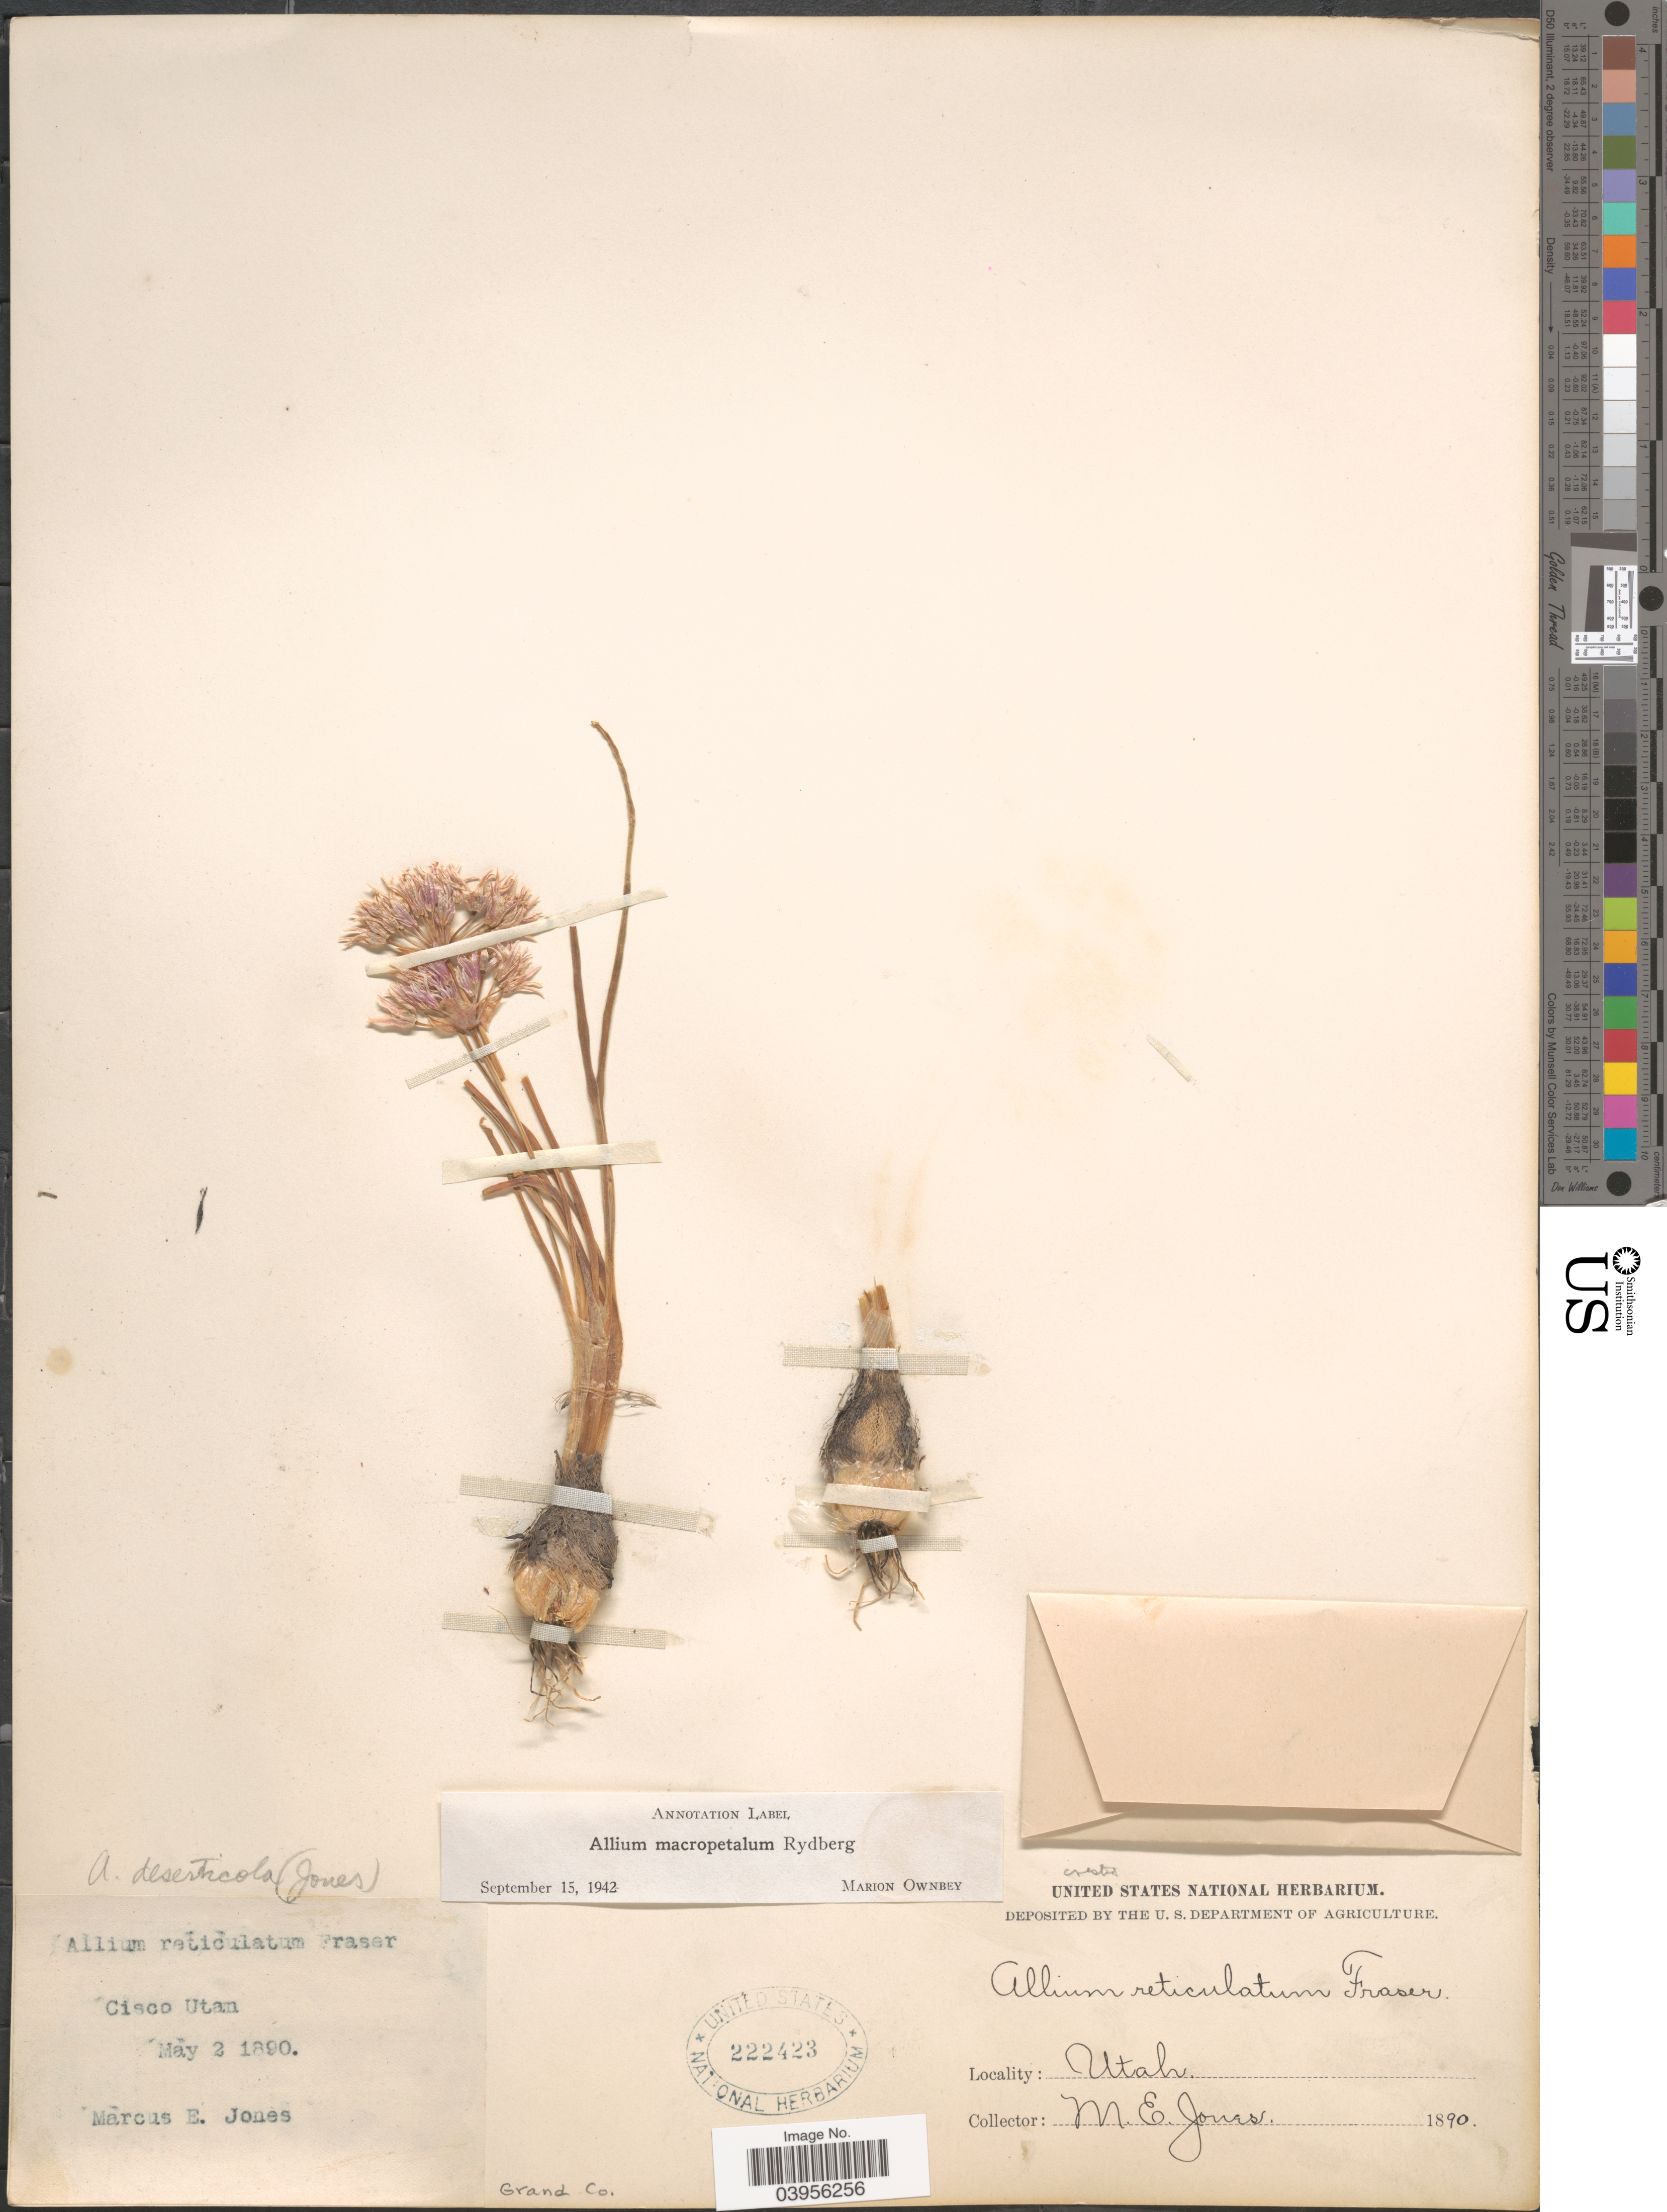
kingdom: Plantae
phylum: Tracheophyta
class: Liliopsida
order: Asparagales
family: Amaryllidaceae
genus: Allium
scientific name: Allium macropetalum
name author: Rydb.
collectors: M. E. Jones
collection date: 1890-05-02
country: United States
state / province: Utah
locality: Cisco. Grand Co.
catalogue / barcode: US 222423